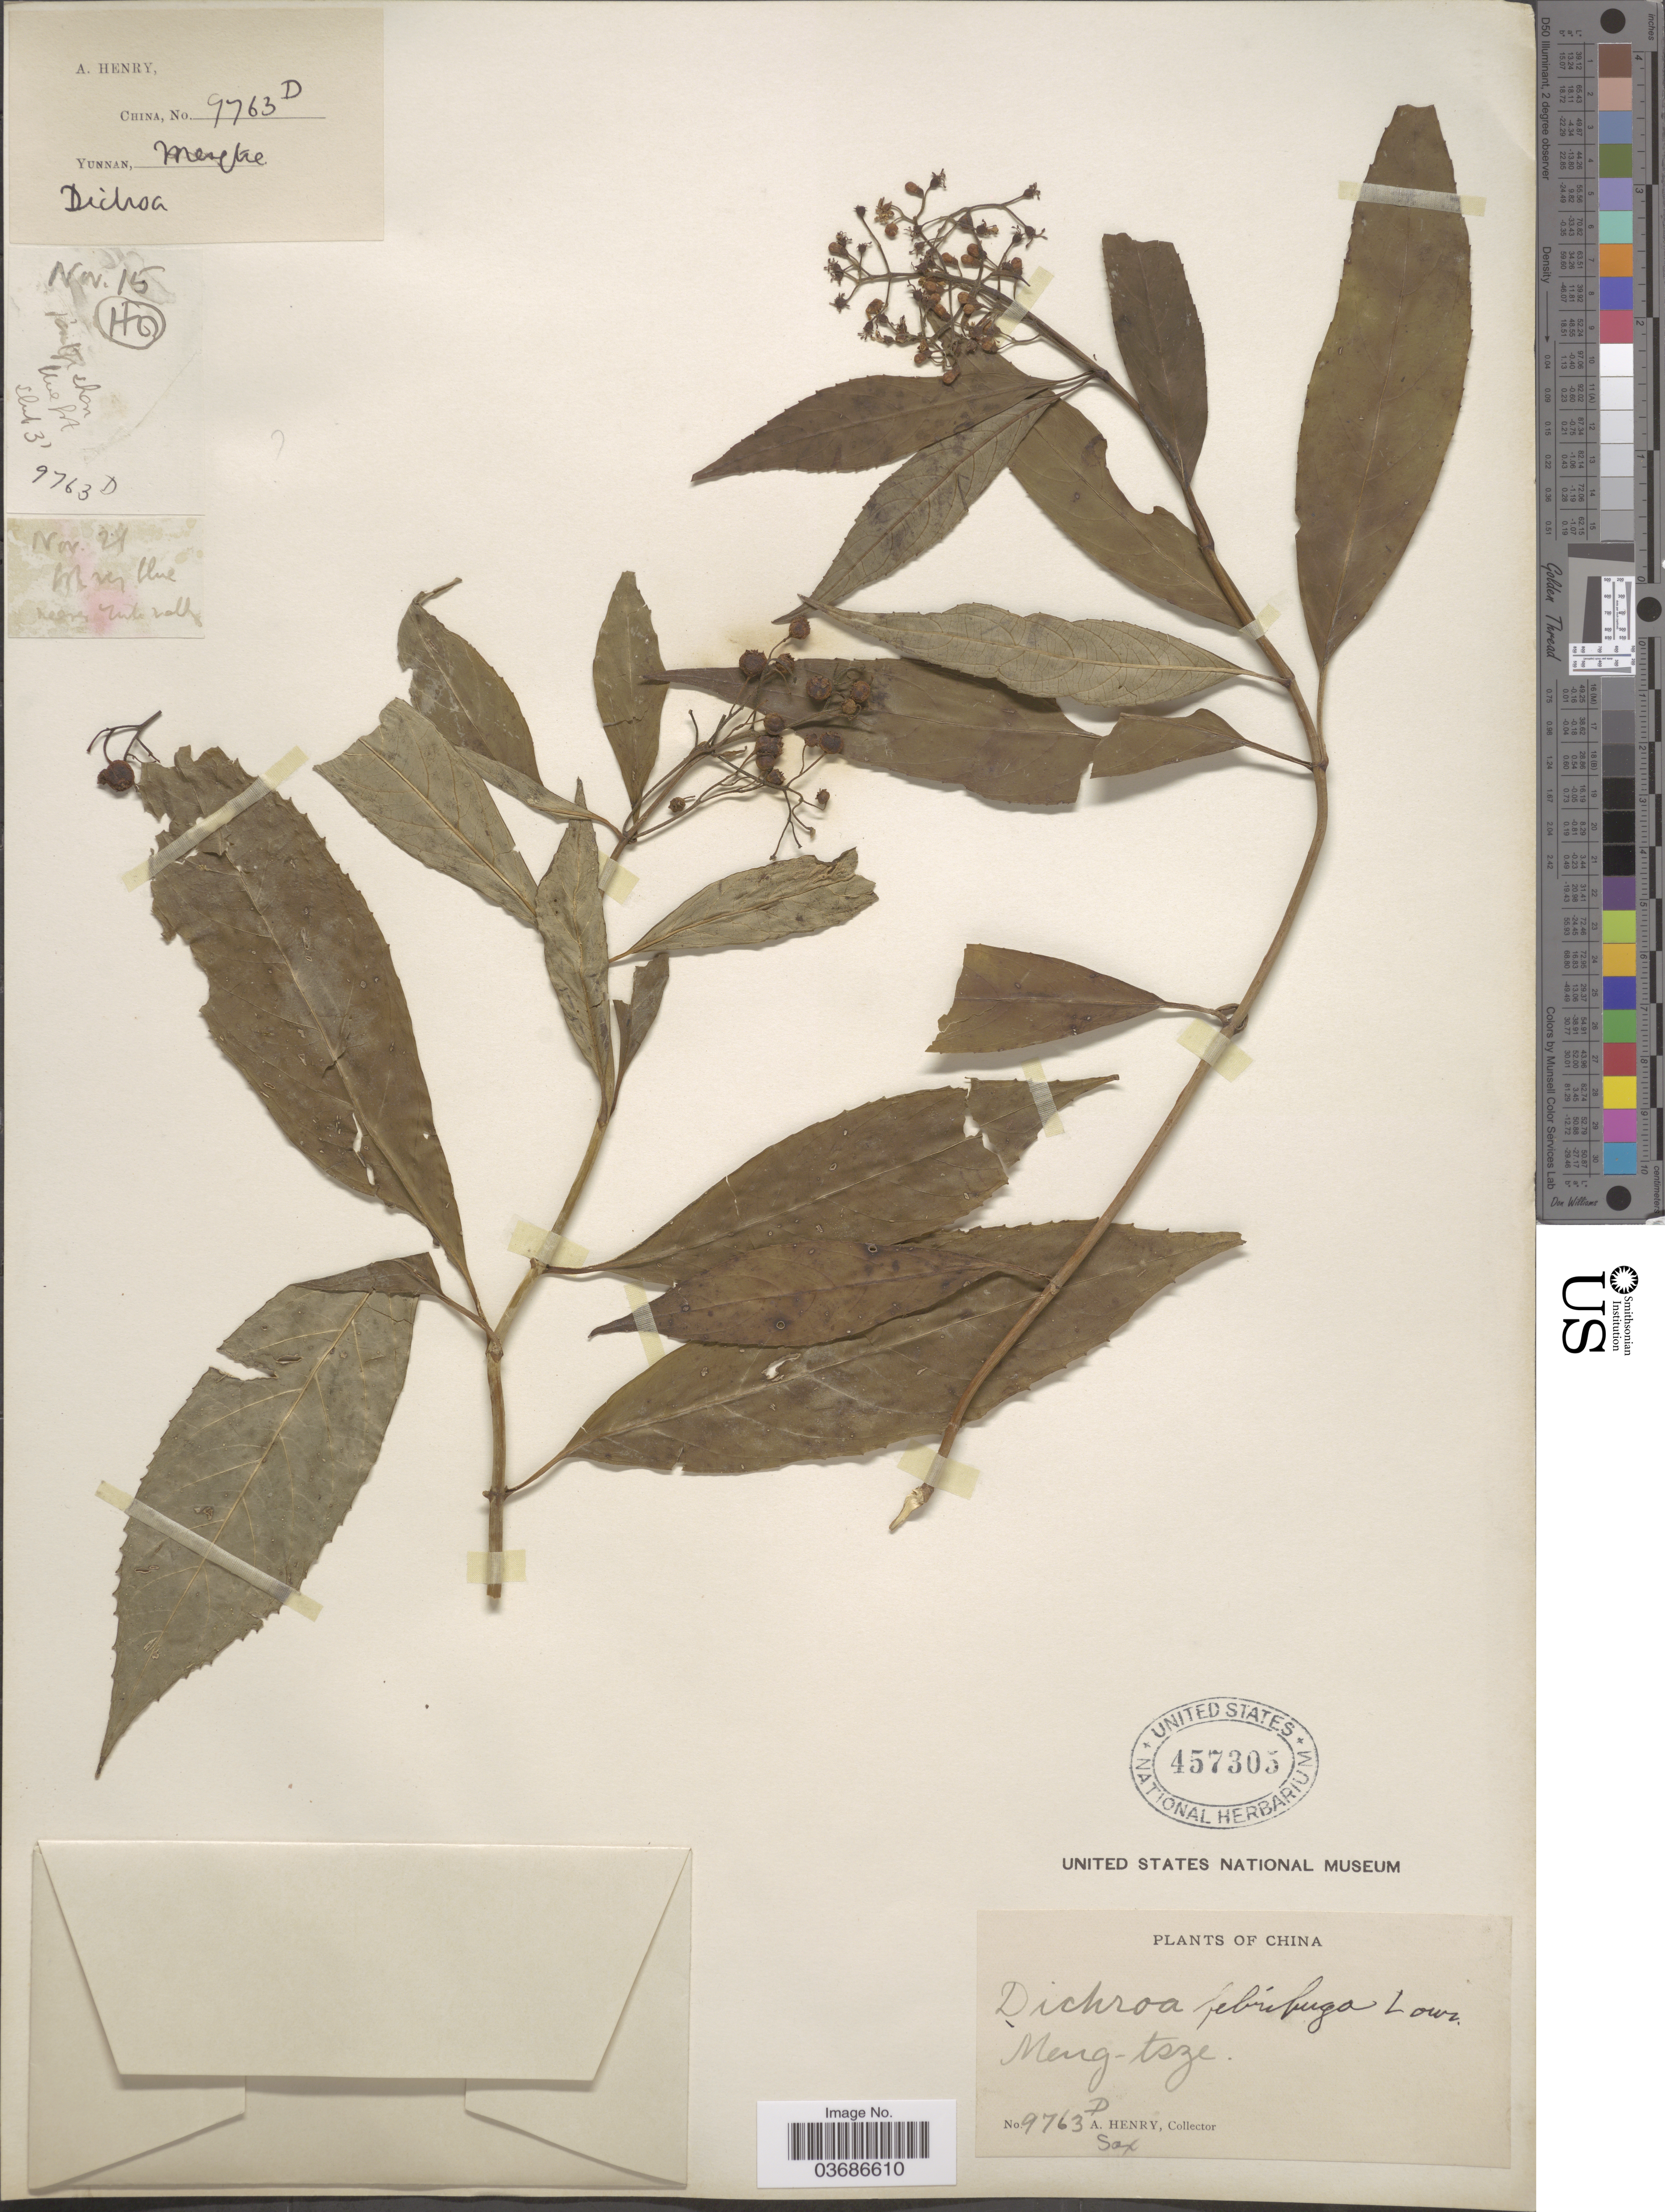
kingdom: Plantae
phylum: Tracheophyta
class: Magnoliopsida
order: Cornales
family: Hydrangeaceae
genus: Hydrangea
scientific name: Hydrangea febrifuga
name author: (Lour.) Y. De Smet & C. Granados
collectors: A. Henry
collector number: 9763D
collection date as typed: Transcribed d/m/y: /11/15 to /11/21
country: China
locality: Meng-tsze.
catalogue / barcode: US 457305